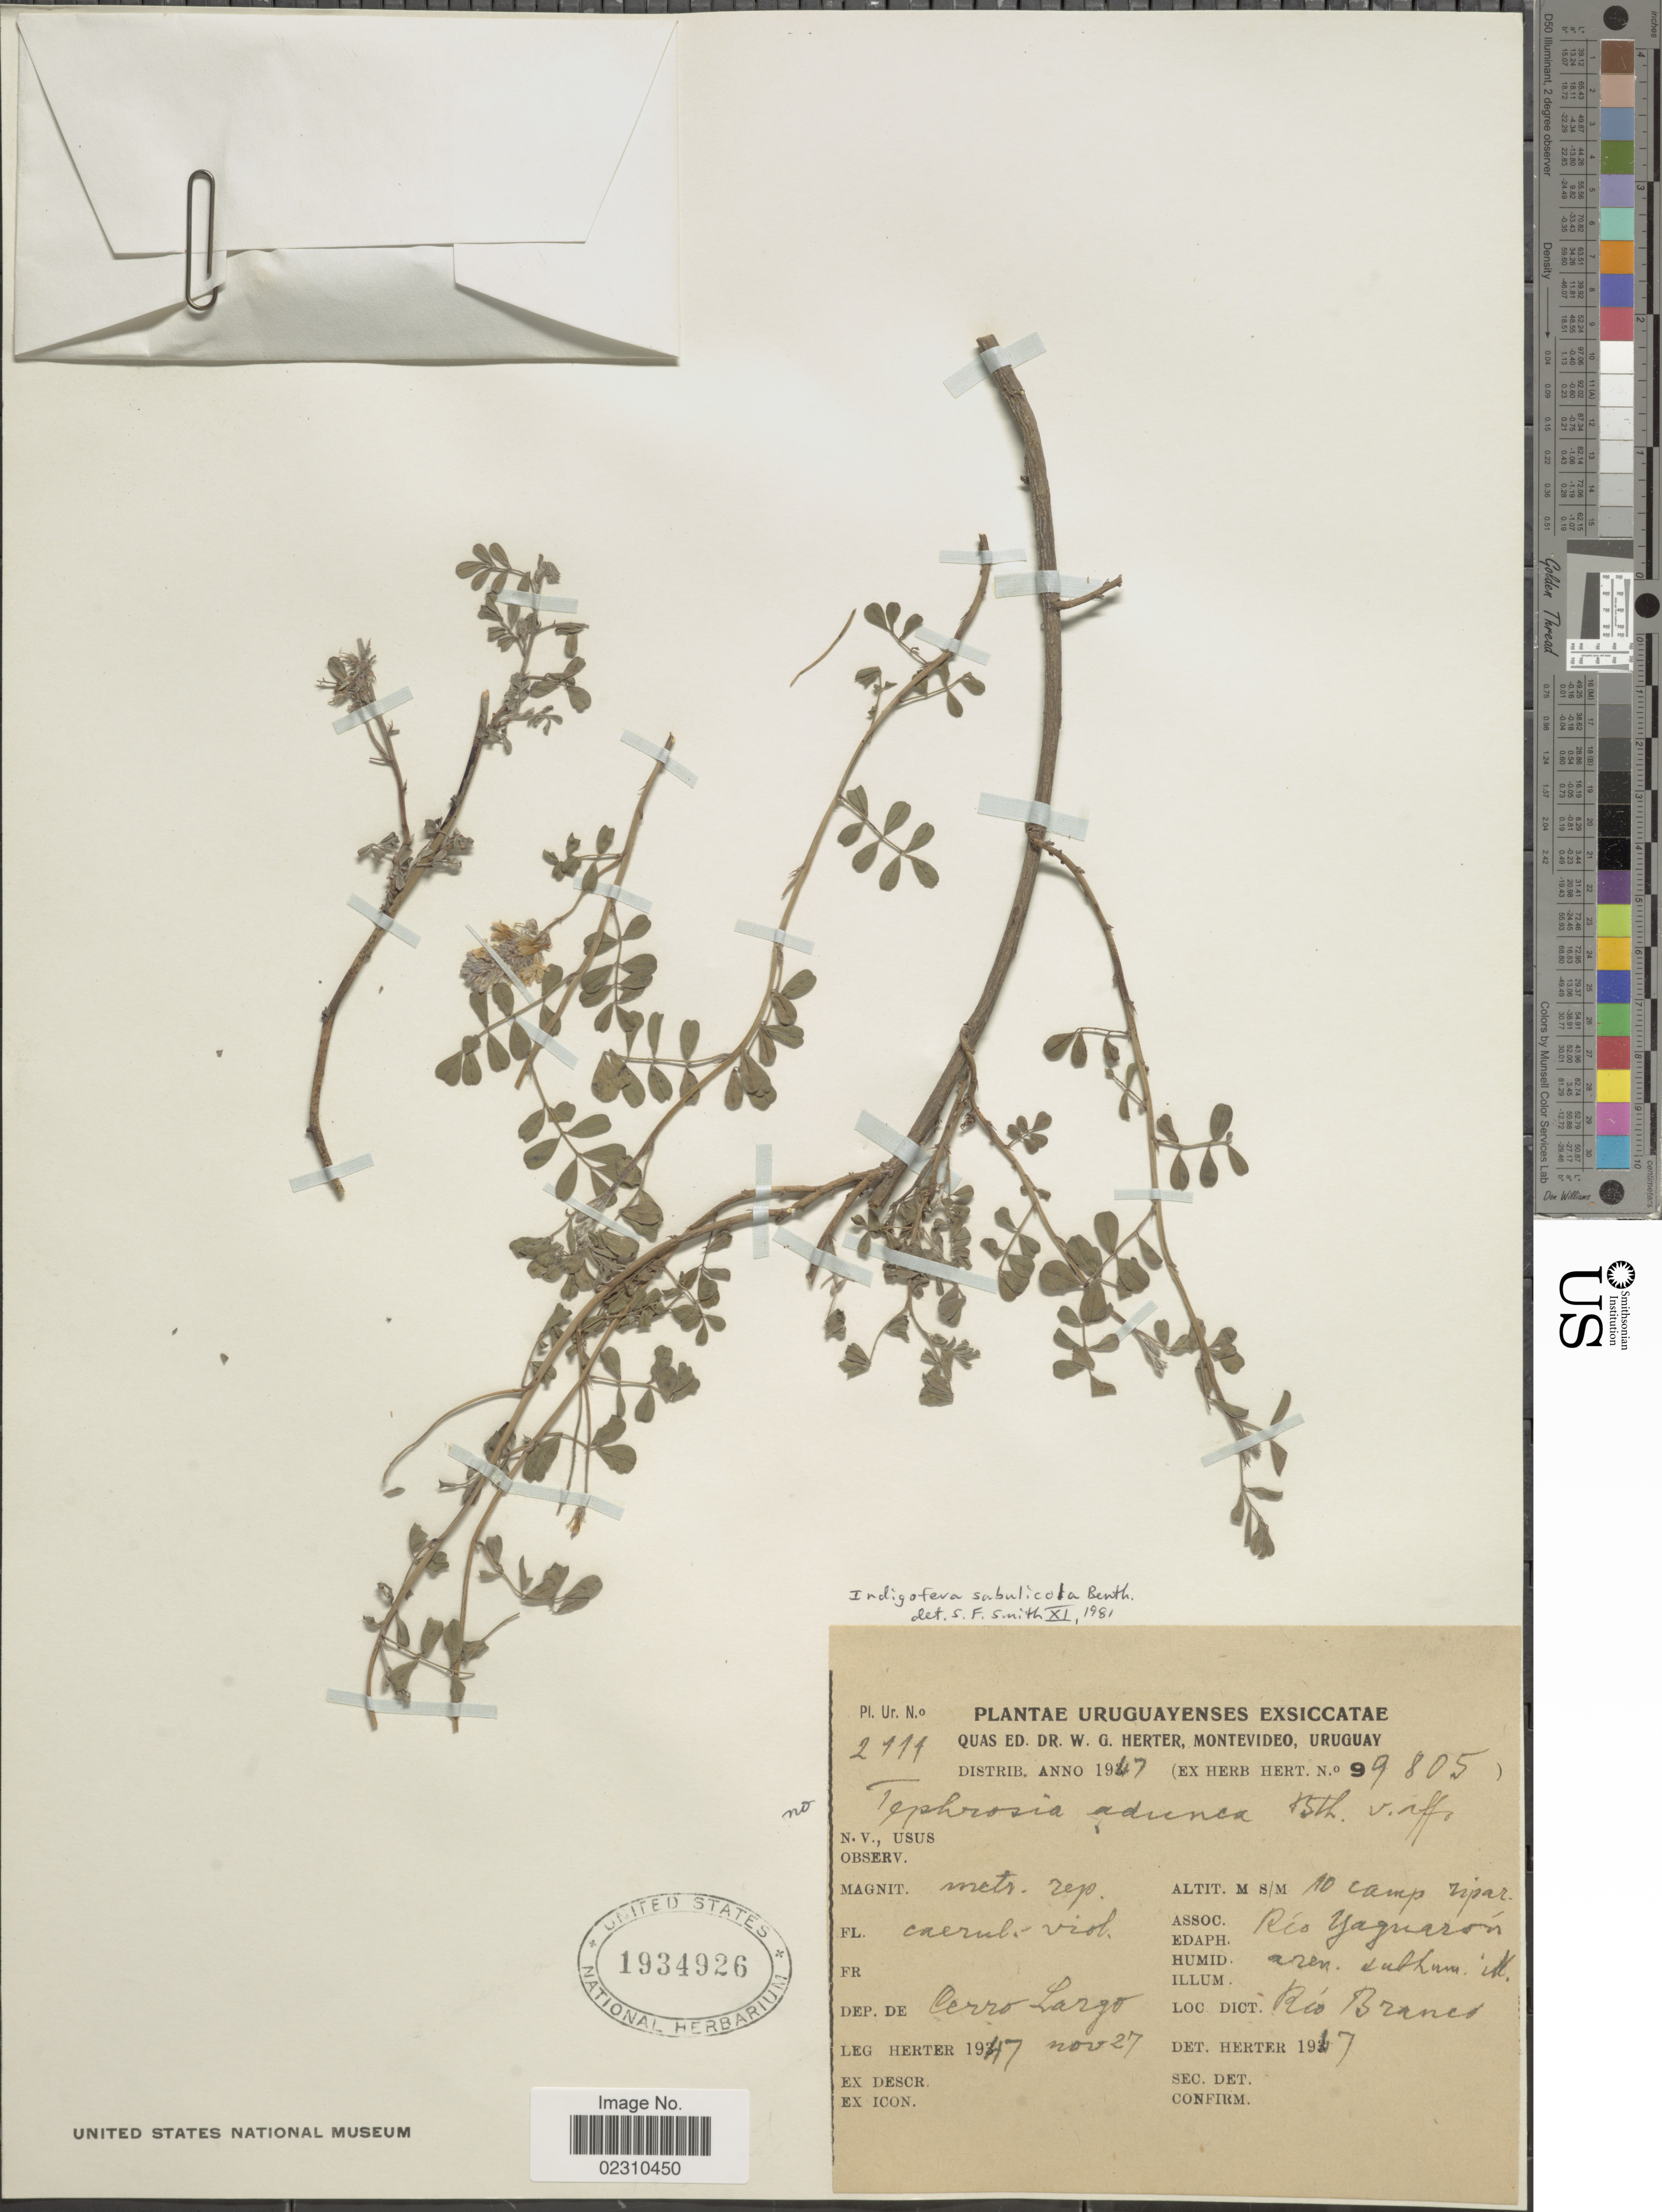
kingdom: Plantae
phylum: Tracheophyta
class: Magnoliopsida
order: Fabales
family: Fabaceae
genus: Indigofera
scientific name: Indigofera sabulicola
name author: Benth.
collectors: G. Herter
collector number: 2111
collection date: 1947-11-27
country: Uruguay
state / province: Montevideo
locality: Dep. de Cerro Largo, Rio yaguaron, Rio Branco.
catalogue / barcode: US 1934926